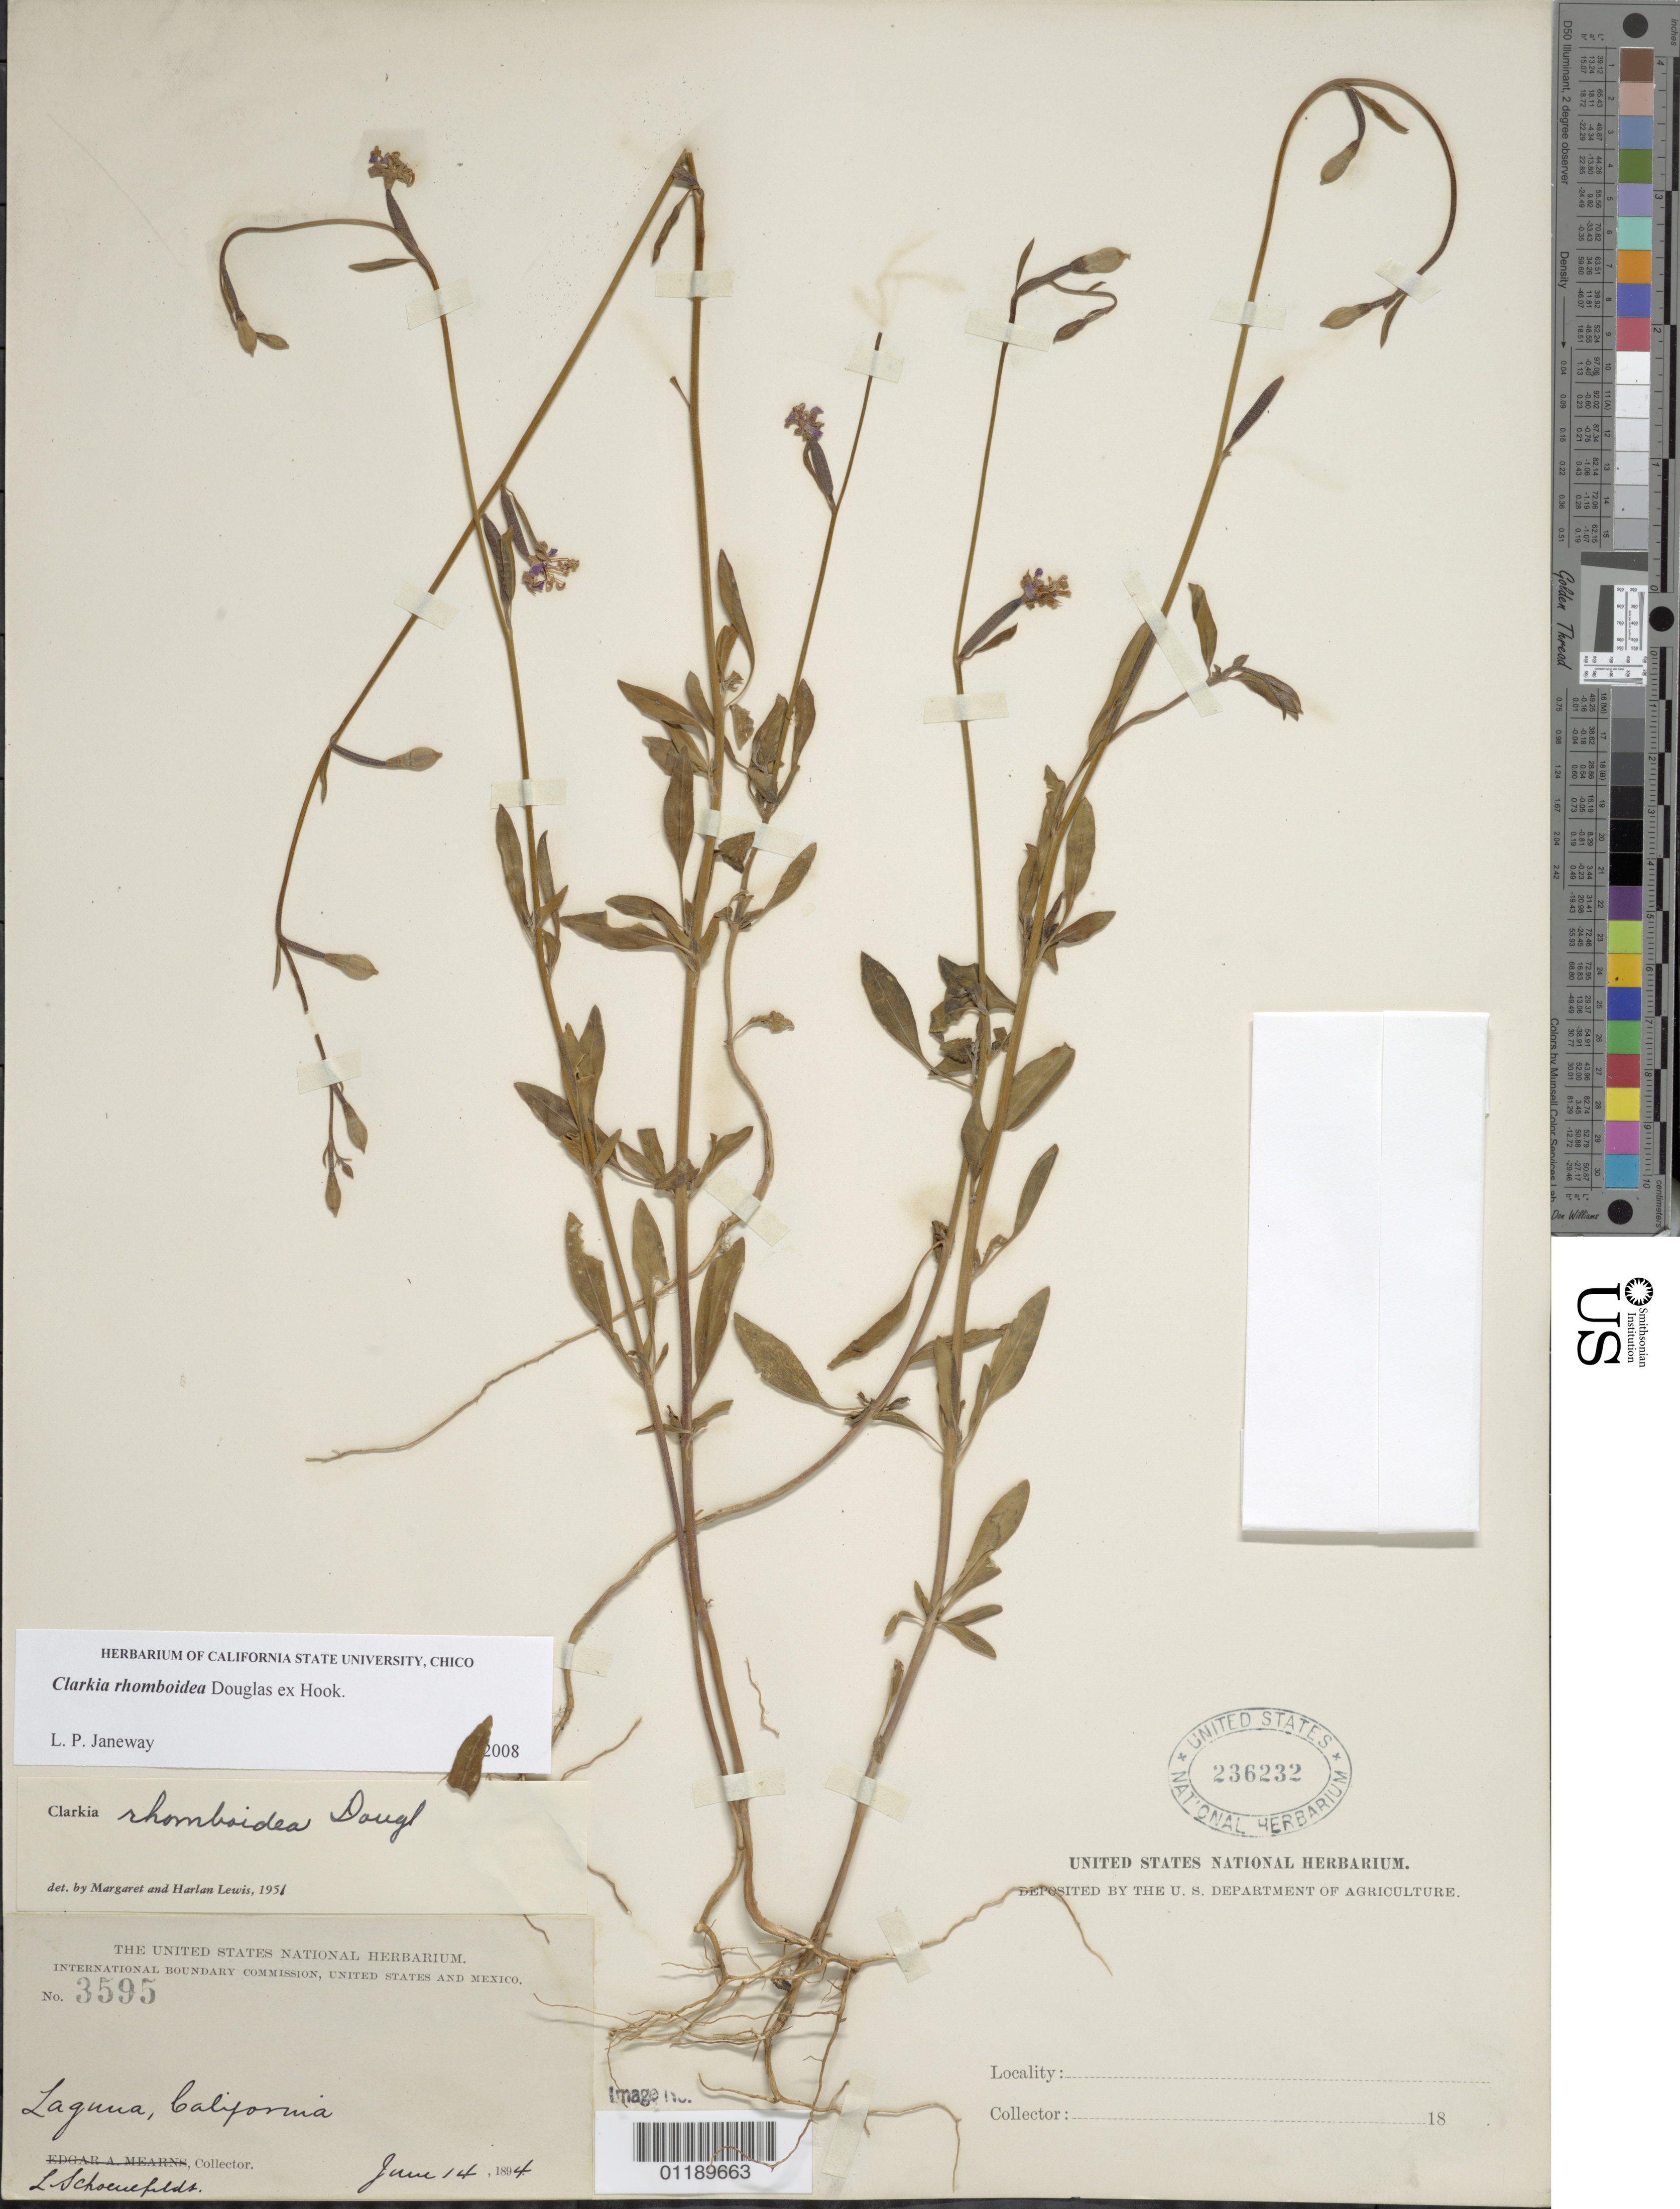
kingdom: Plantae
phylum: Tracheophyta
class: Magnoliopsida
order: Myrtales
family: Onagraceae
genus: Clarkia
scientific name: Clarkia rhomboidea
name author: Douglas ex Hook.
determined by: Janeway, L. P.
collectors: L. Schounfeldt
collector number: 3595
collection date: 1894-06-14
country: United States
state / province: California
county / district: Orange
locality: Laguna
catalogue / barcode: US 236232